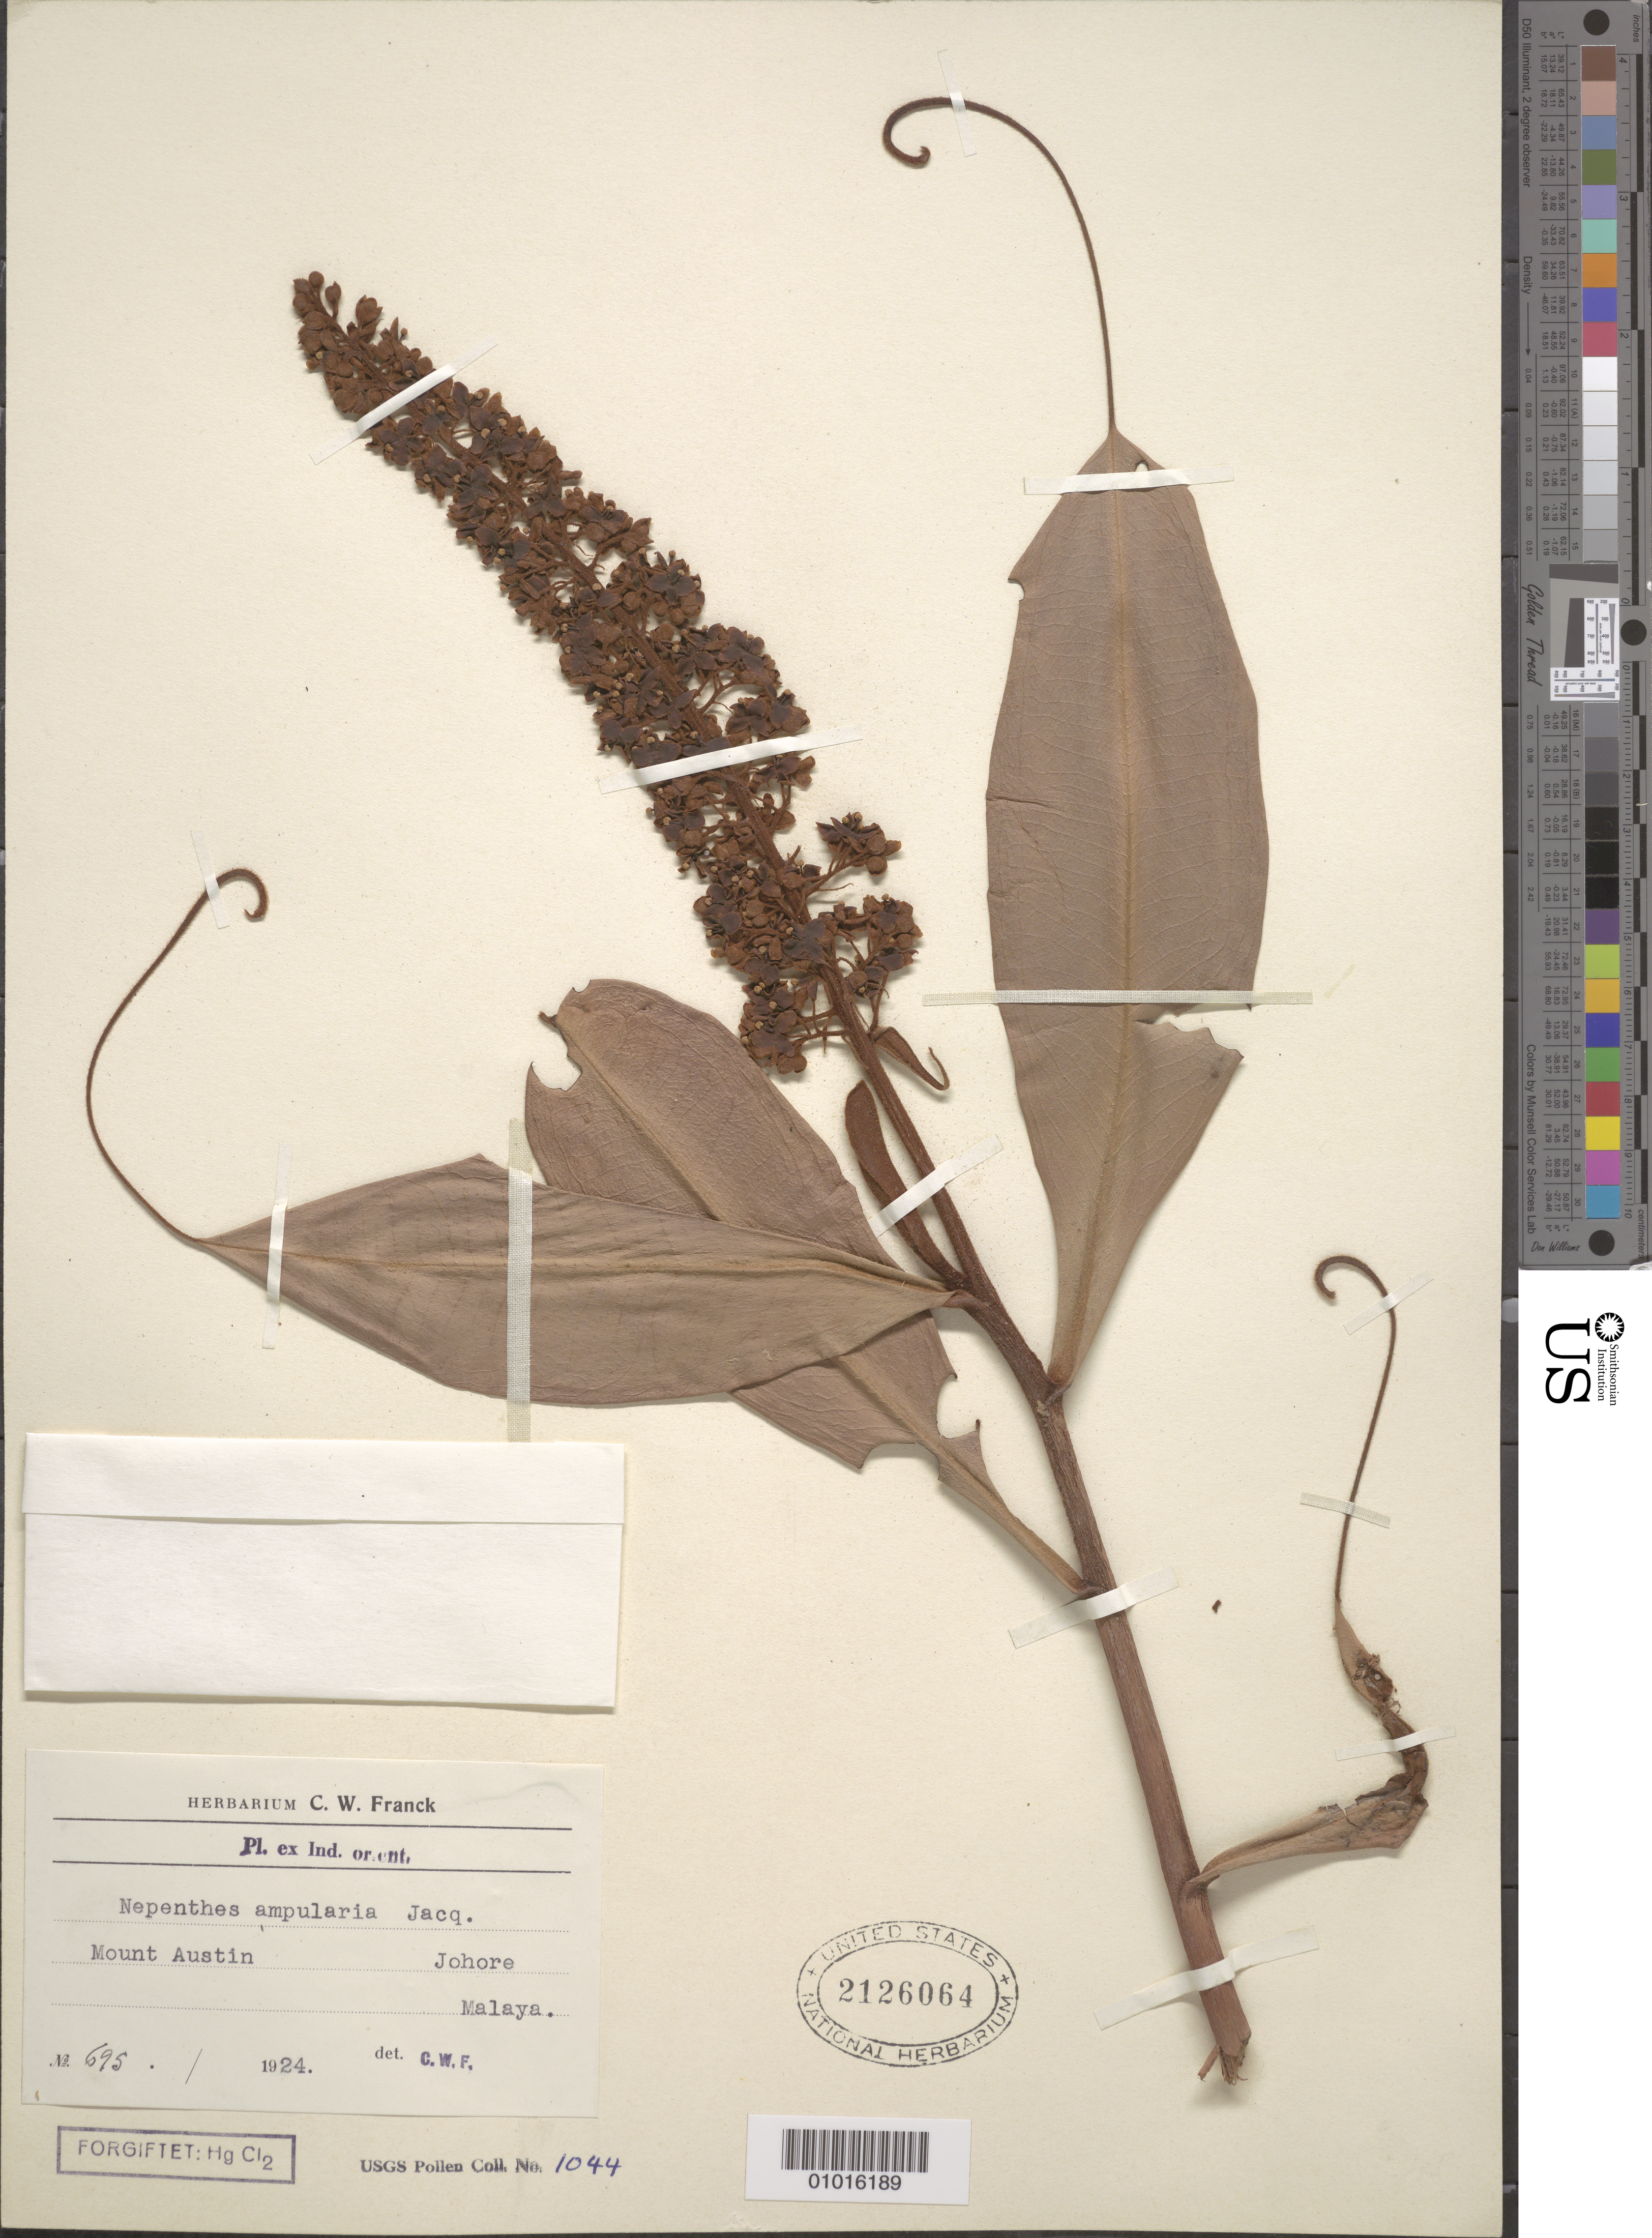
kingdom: Plantae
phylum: Tracheophyta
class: Magnoliopsida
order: Caryophyllales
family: Nepenthaceae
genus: Nepenthes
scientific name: Nepenthes ampullaria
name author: Jack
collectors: C. Franck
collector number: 695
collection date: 1924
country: Malaysia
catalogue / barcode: US 2126064